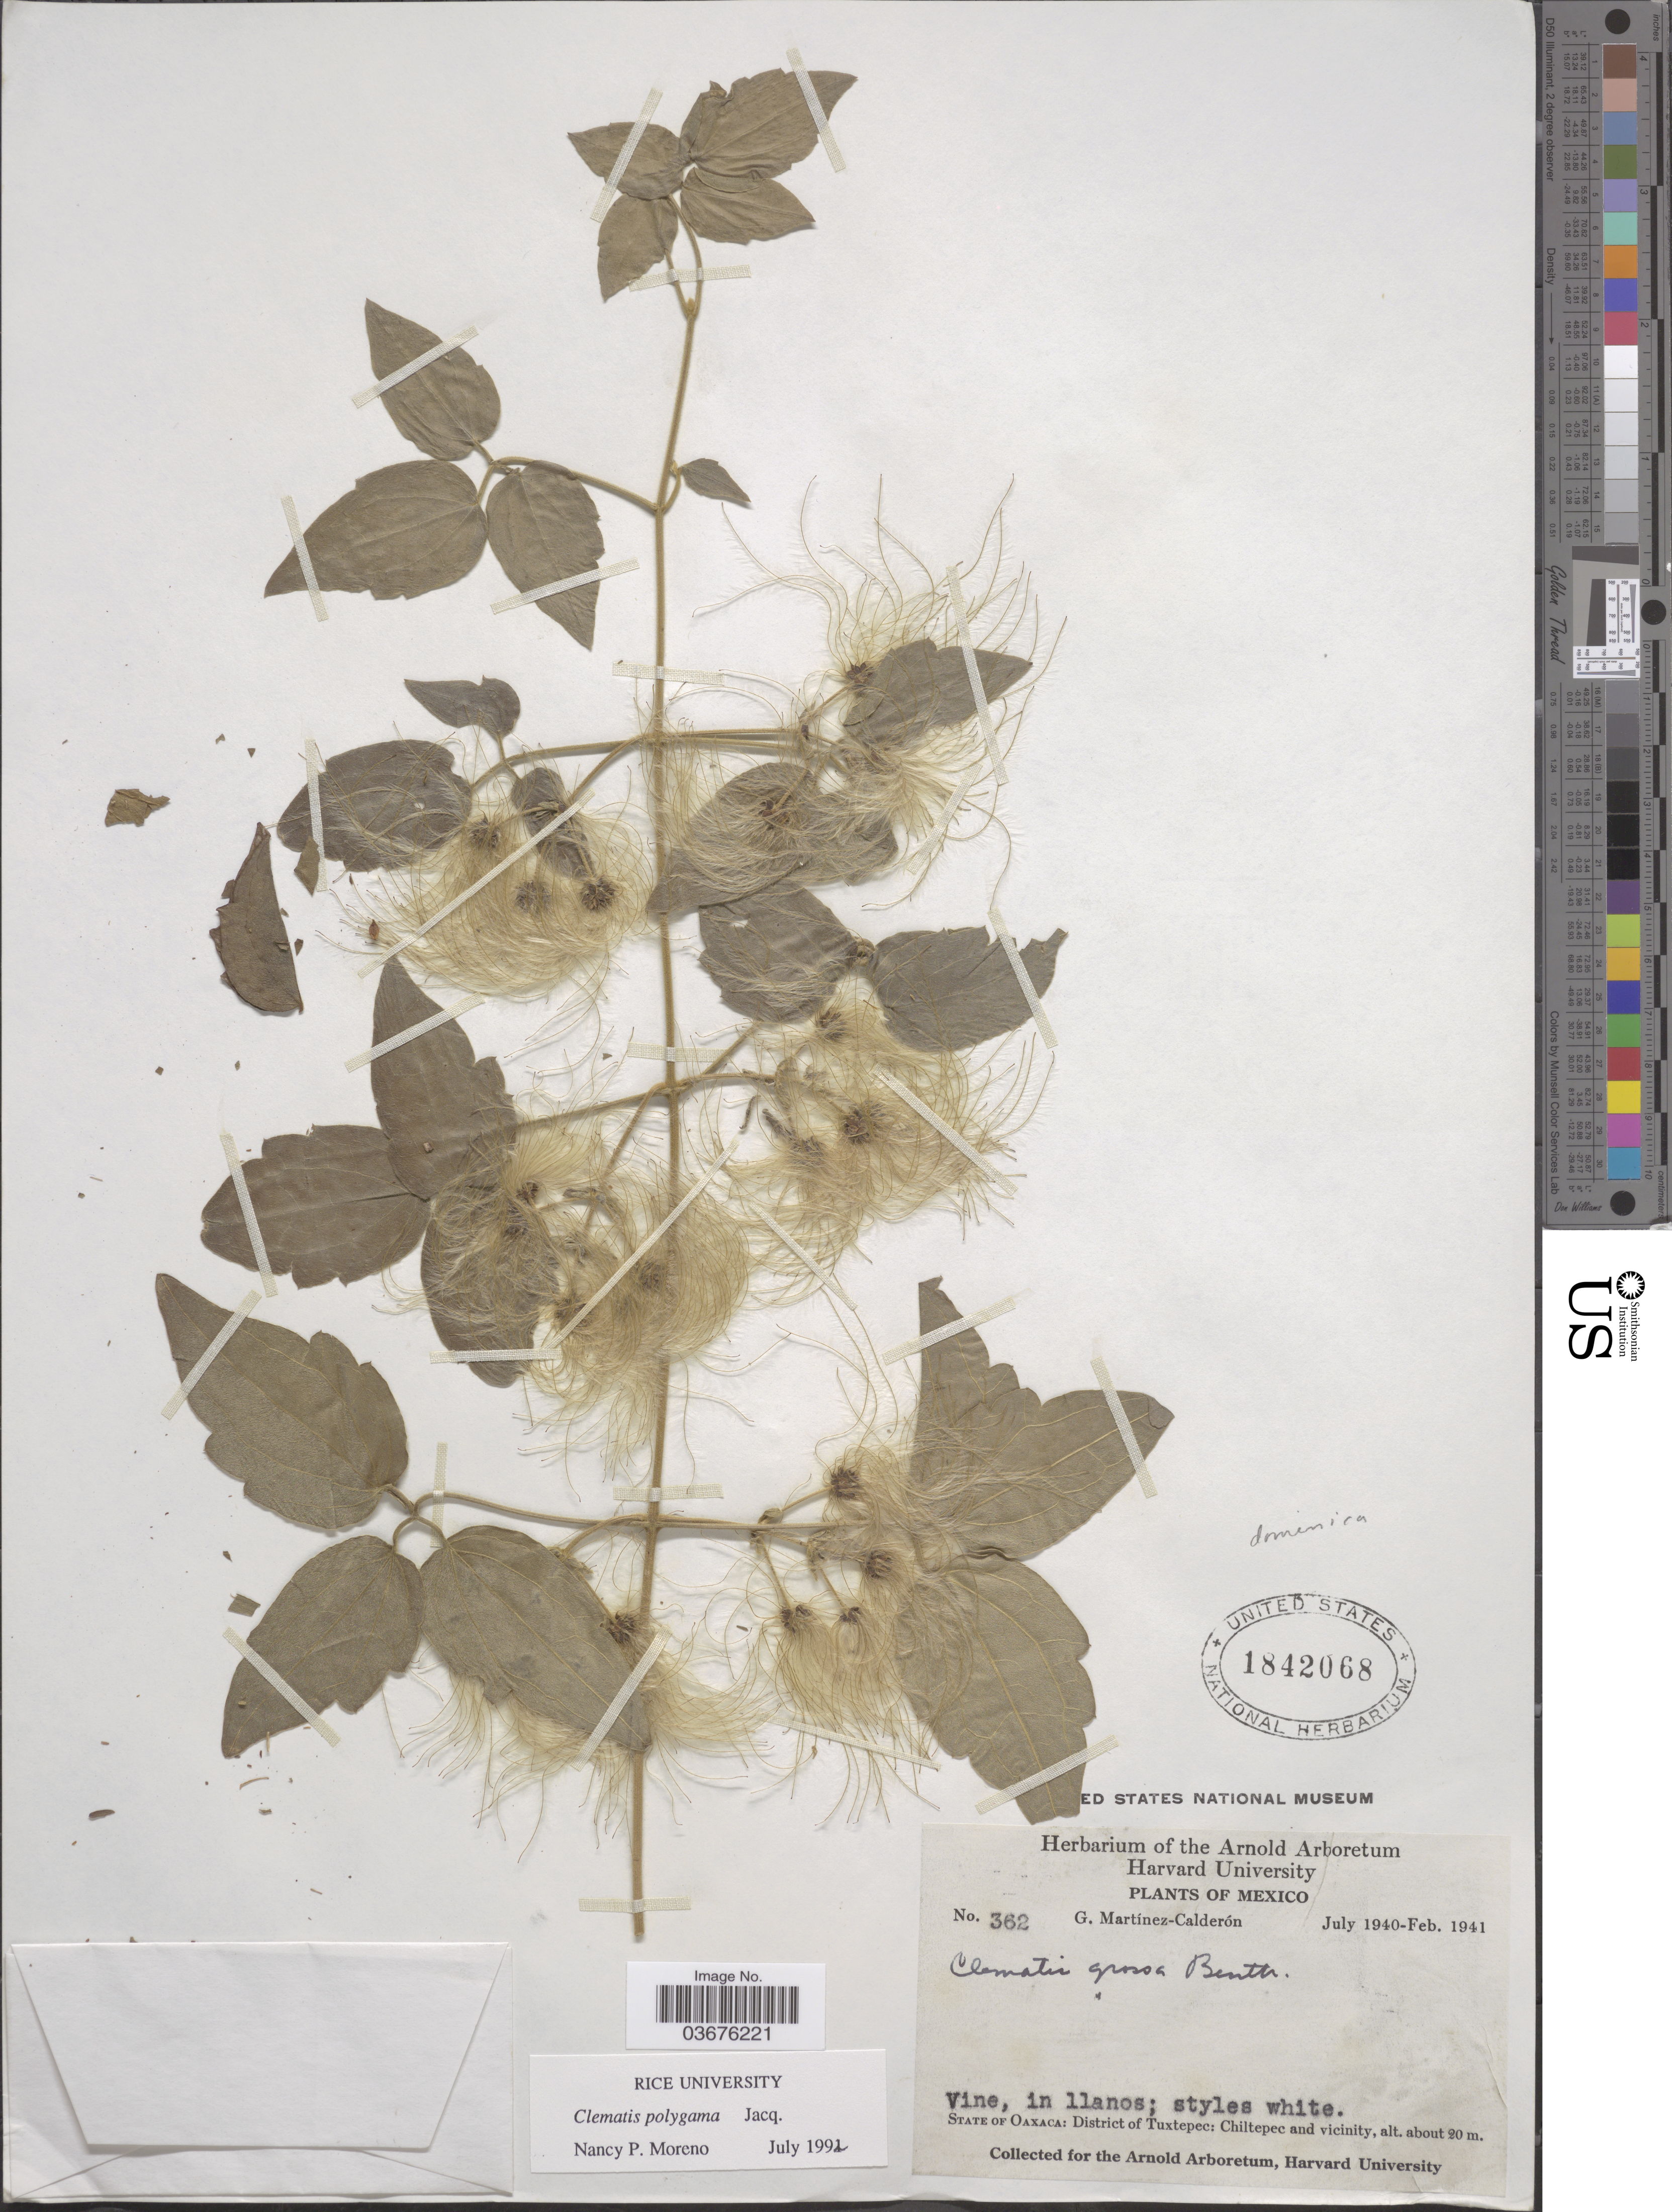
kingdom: Plantae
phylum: Tracheophyta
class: Magnoliopsida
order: Ranunculales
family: Ranunculaceae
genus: Clematis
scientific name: Clematis polygama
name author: Jacq.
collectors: G. Martinez-C.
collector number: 362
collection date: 1940-07/1941-02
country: Mexico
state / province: Oaxaca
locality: District of Tuxtepec: Chiltepec and vicinity.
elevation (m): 20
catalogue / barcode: US 1842068